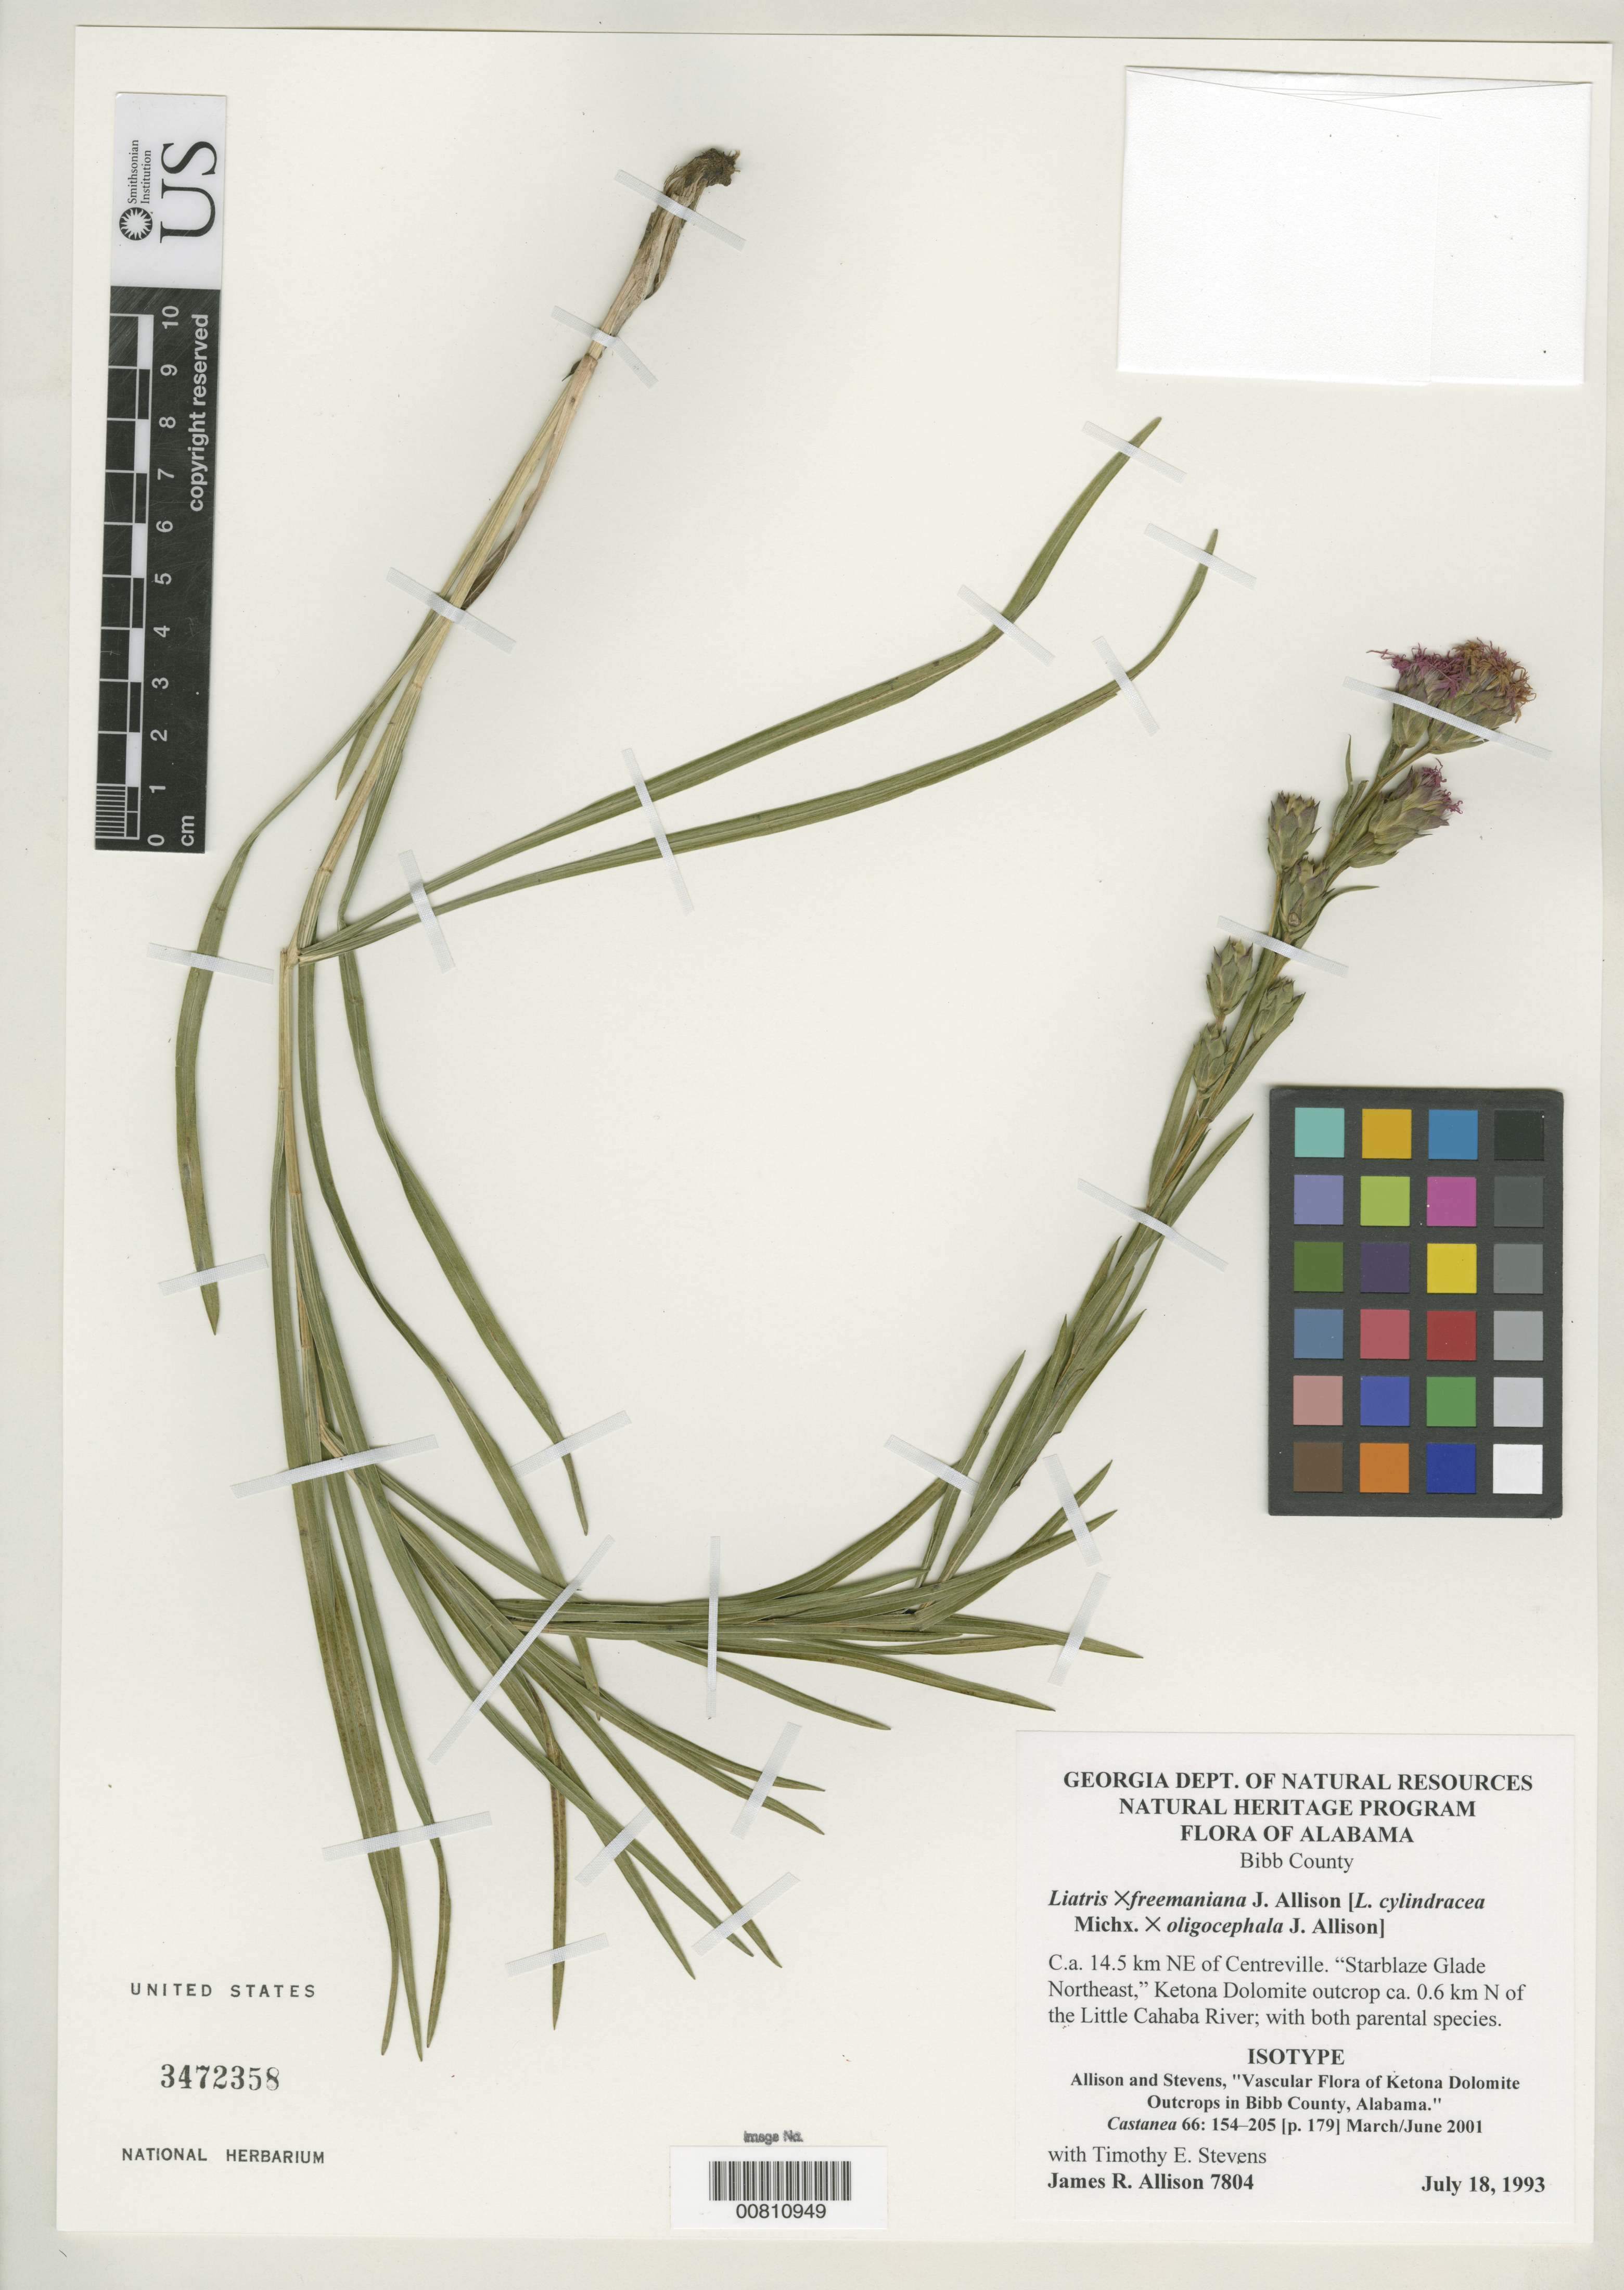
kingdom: Plantae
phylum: Tracheophyta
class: Magnoliopsida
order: Asterales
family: Asteraceae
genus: Liatris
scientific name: Liatris x freemaniana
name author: J.R. Allison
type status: Isotype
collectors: J. R. Allison & T. Stevens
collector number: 7804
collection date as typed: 18 Jul 1993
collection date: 1993-07-18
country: United States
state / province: Alabama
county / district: Bibb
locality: Ca. 14.5 km NE of Centreville. "Starblaze Glade Northeast", Ketona Dolomite outcrop ca. 0.6 km N of the Little Cahaba River.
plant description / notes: =Liatris cylindracea Michx. × L. oligocephala J.R. Allison.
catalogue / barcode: US 3472358